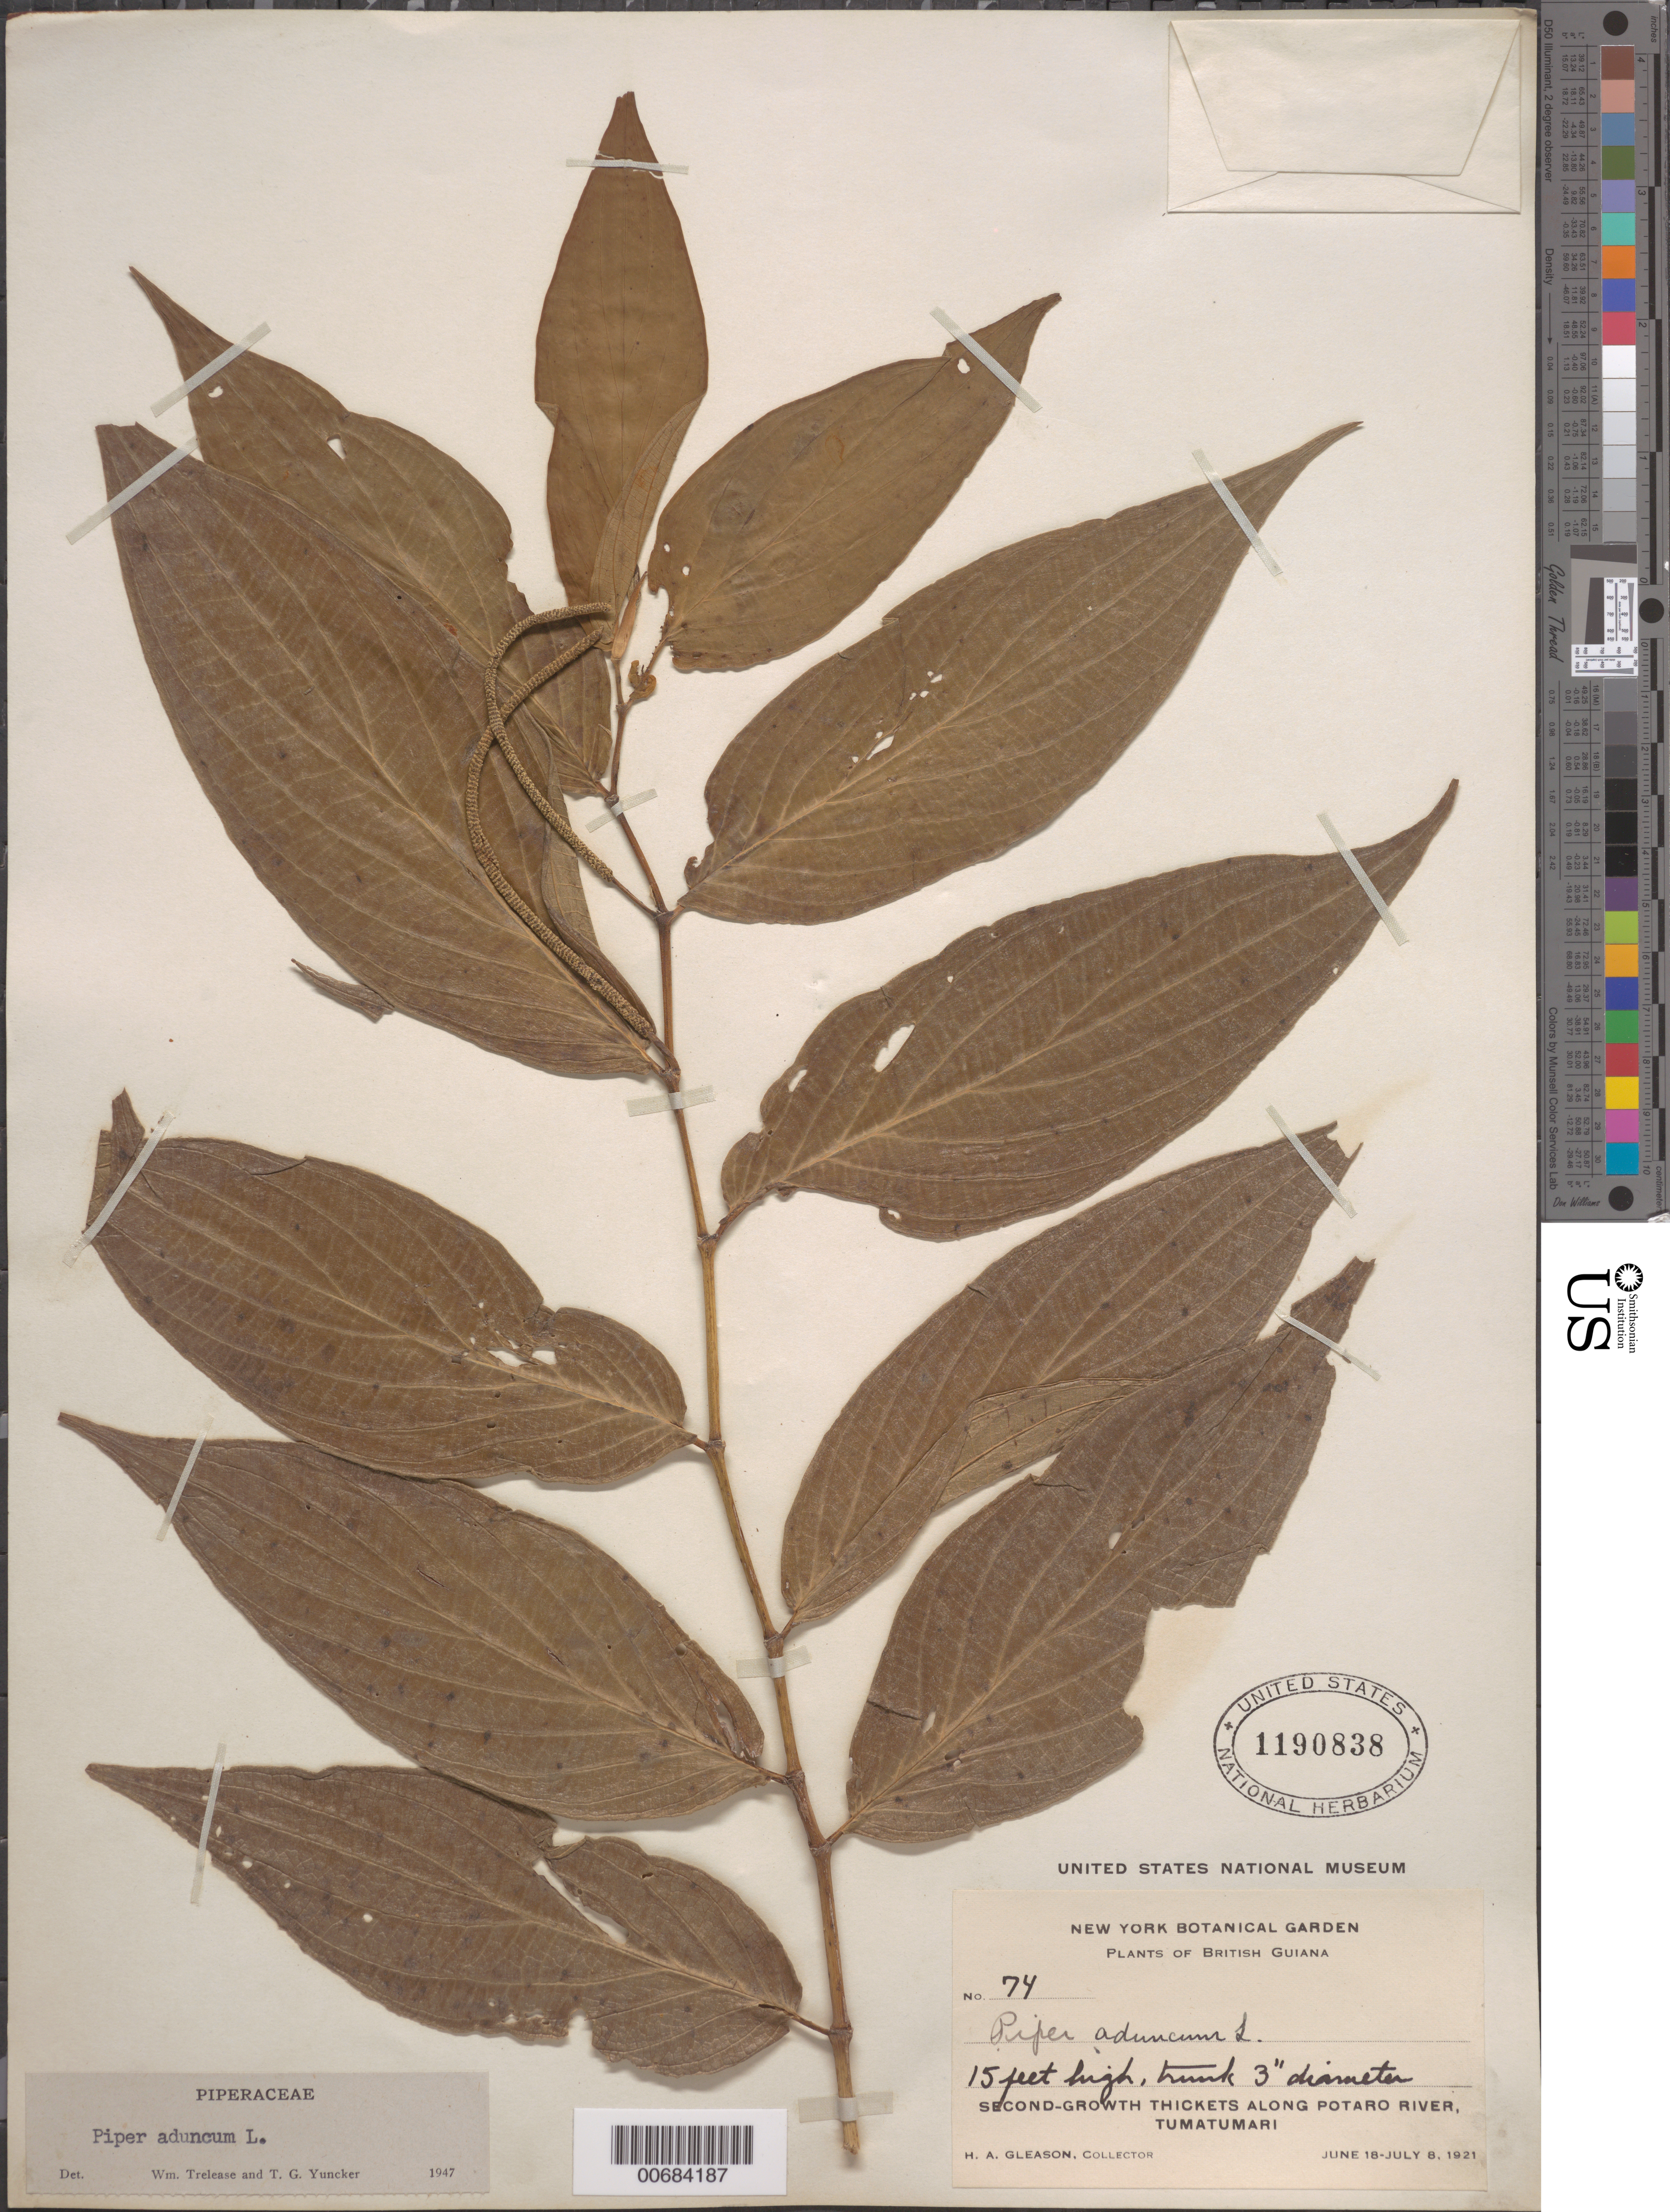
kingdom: Plantae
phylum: Tracheophyta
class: Magnoliopsida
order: Piperales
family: Piperaceae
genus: Piper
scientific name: Piper aduncum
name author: L.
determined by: Trelease, W.; Yuncker, T. G.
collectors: H. A. Gleason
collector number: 74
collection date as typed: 18-Jun-21 to 8-Jul-21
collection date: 1921-06-18/1921-07-08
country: Guyana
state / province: Potaro-Siparuni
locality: Tumatumari Village, Potaro R.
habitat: Second-growth thickets along Potaro River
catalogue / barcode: US 1190838